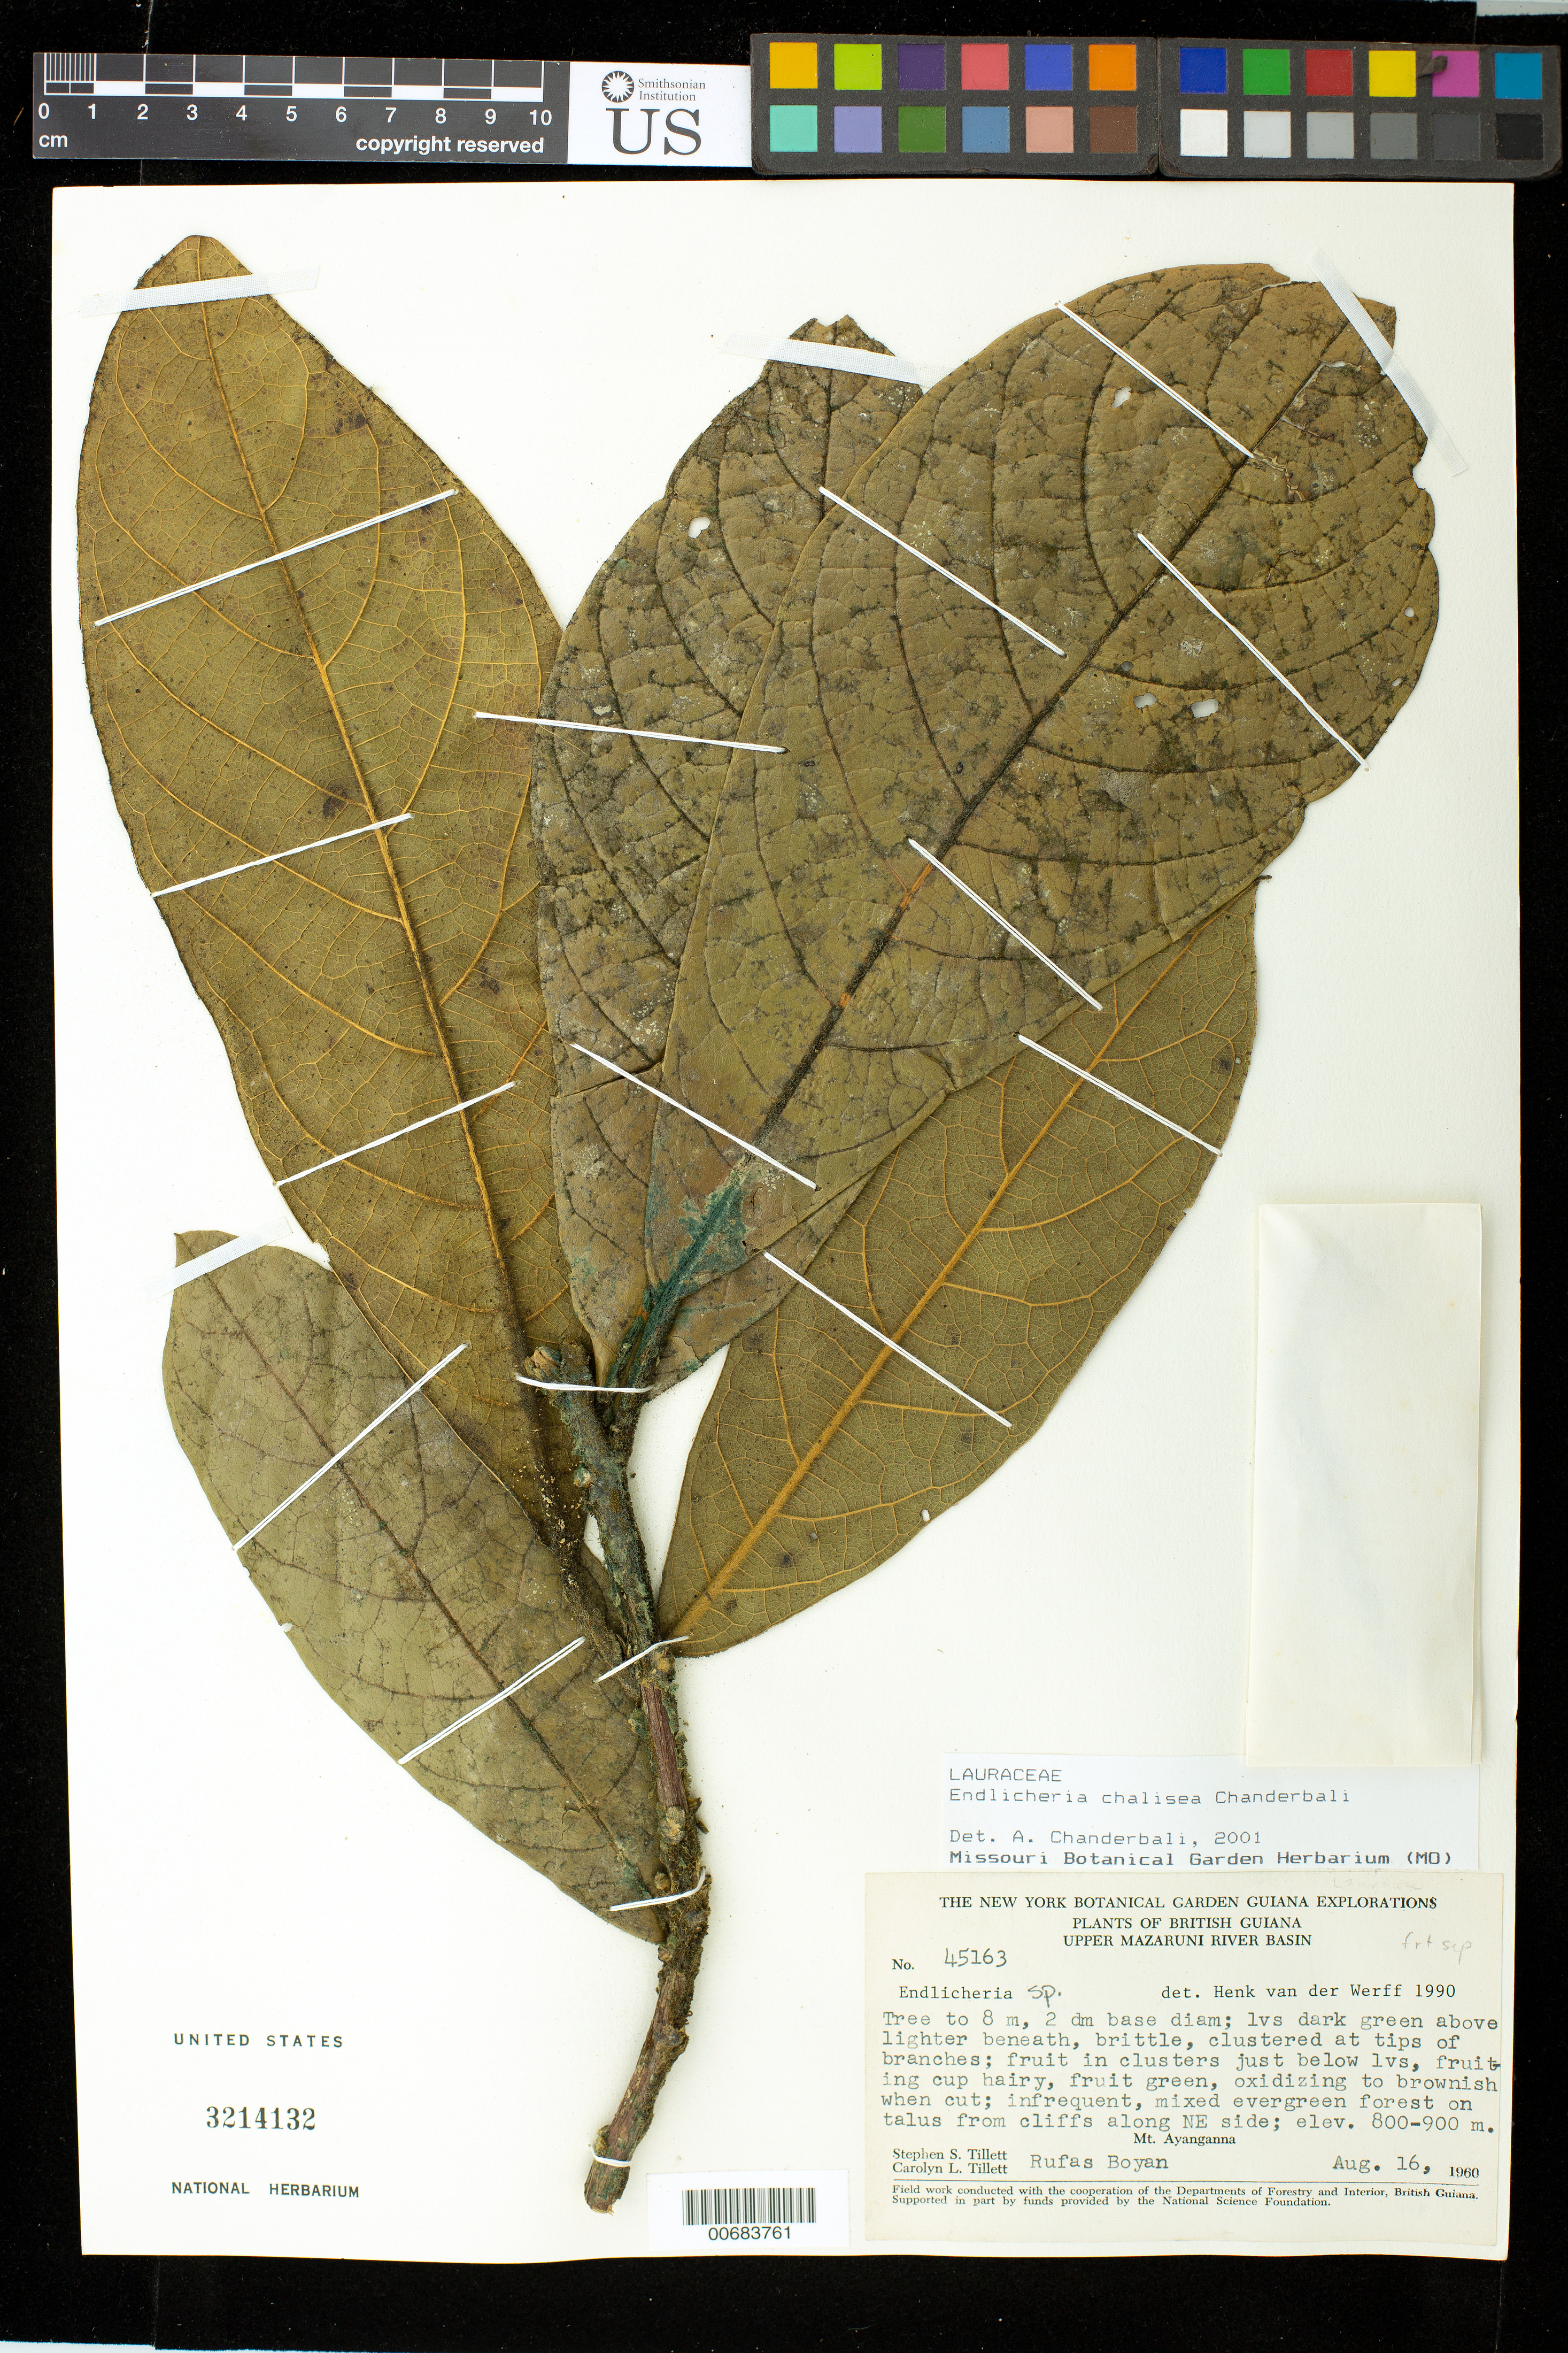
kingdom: Plantae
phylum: Tracheophyta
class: Magnoliopsida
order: Laurales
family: Lauraceae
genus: Endlicheria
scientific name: Endlicheria chalisea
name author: Chanderb.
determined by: Chanderbali, Andre Shashi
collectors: S. S. Tillett, C. L. Tillett & R. Boyan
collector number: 45163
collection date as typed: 16-Aug-60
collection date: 1960-08-16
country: Guyana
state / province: Cuyuni-Mazaruni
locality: Mt. Ayanganna, NE side of, Upper Mazaruni R Basin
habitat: Mixed evergreen forest on talus from cliffs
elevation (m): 800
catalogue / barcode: US 3214132